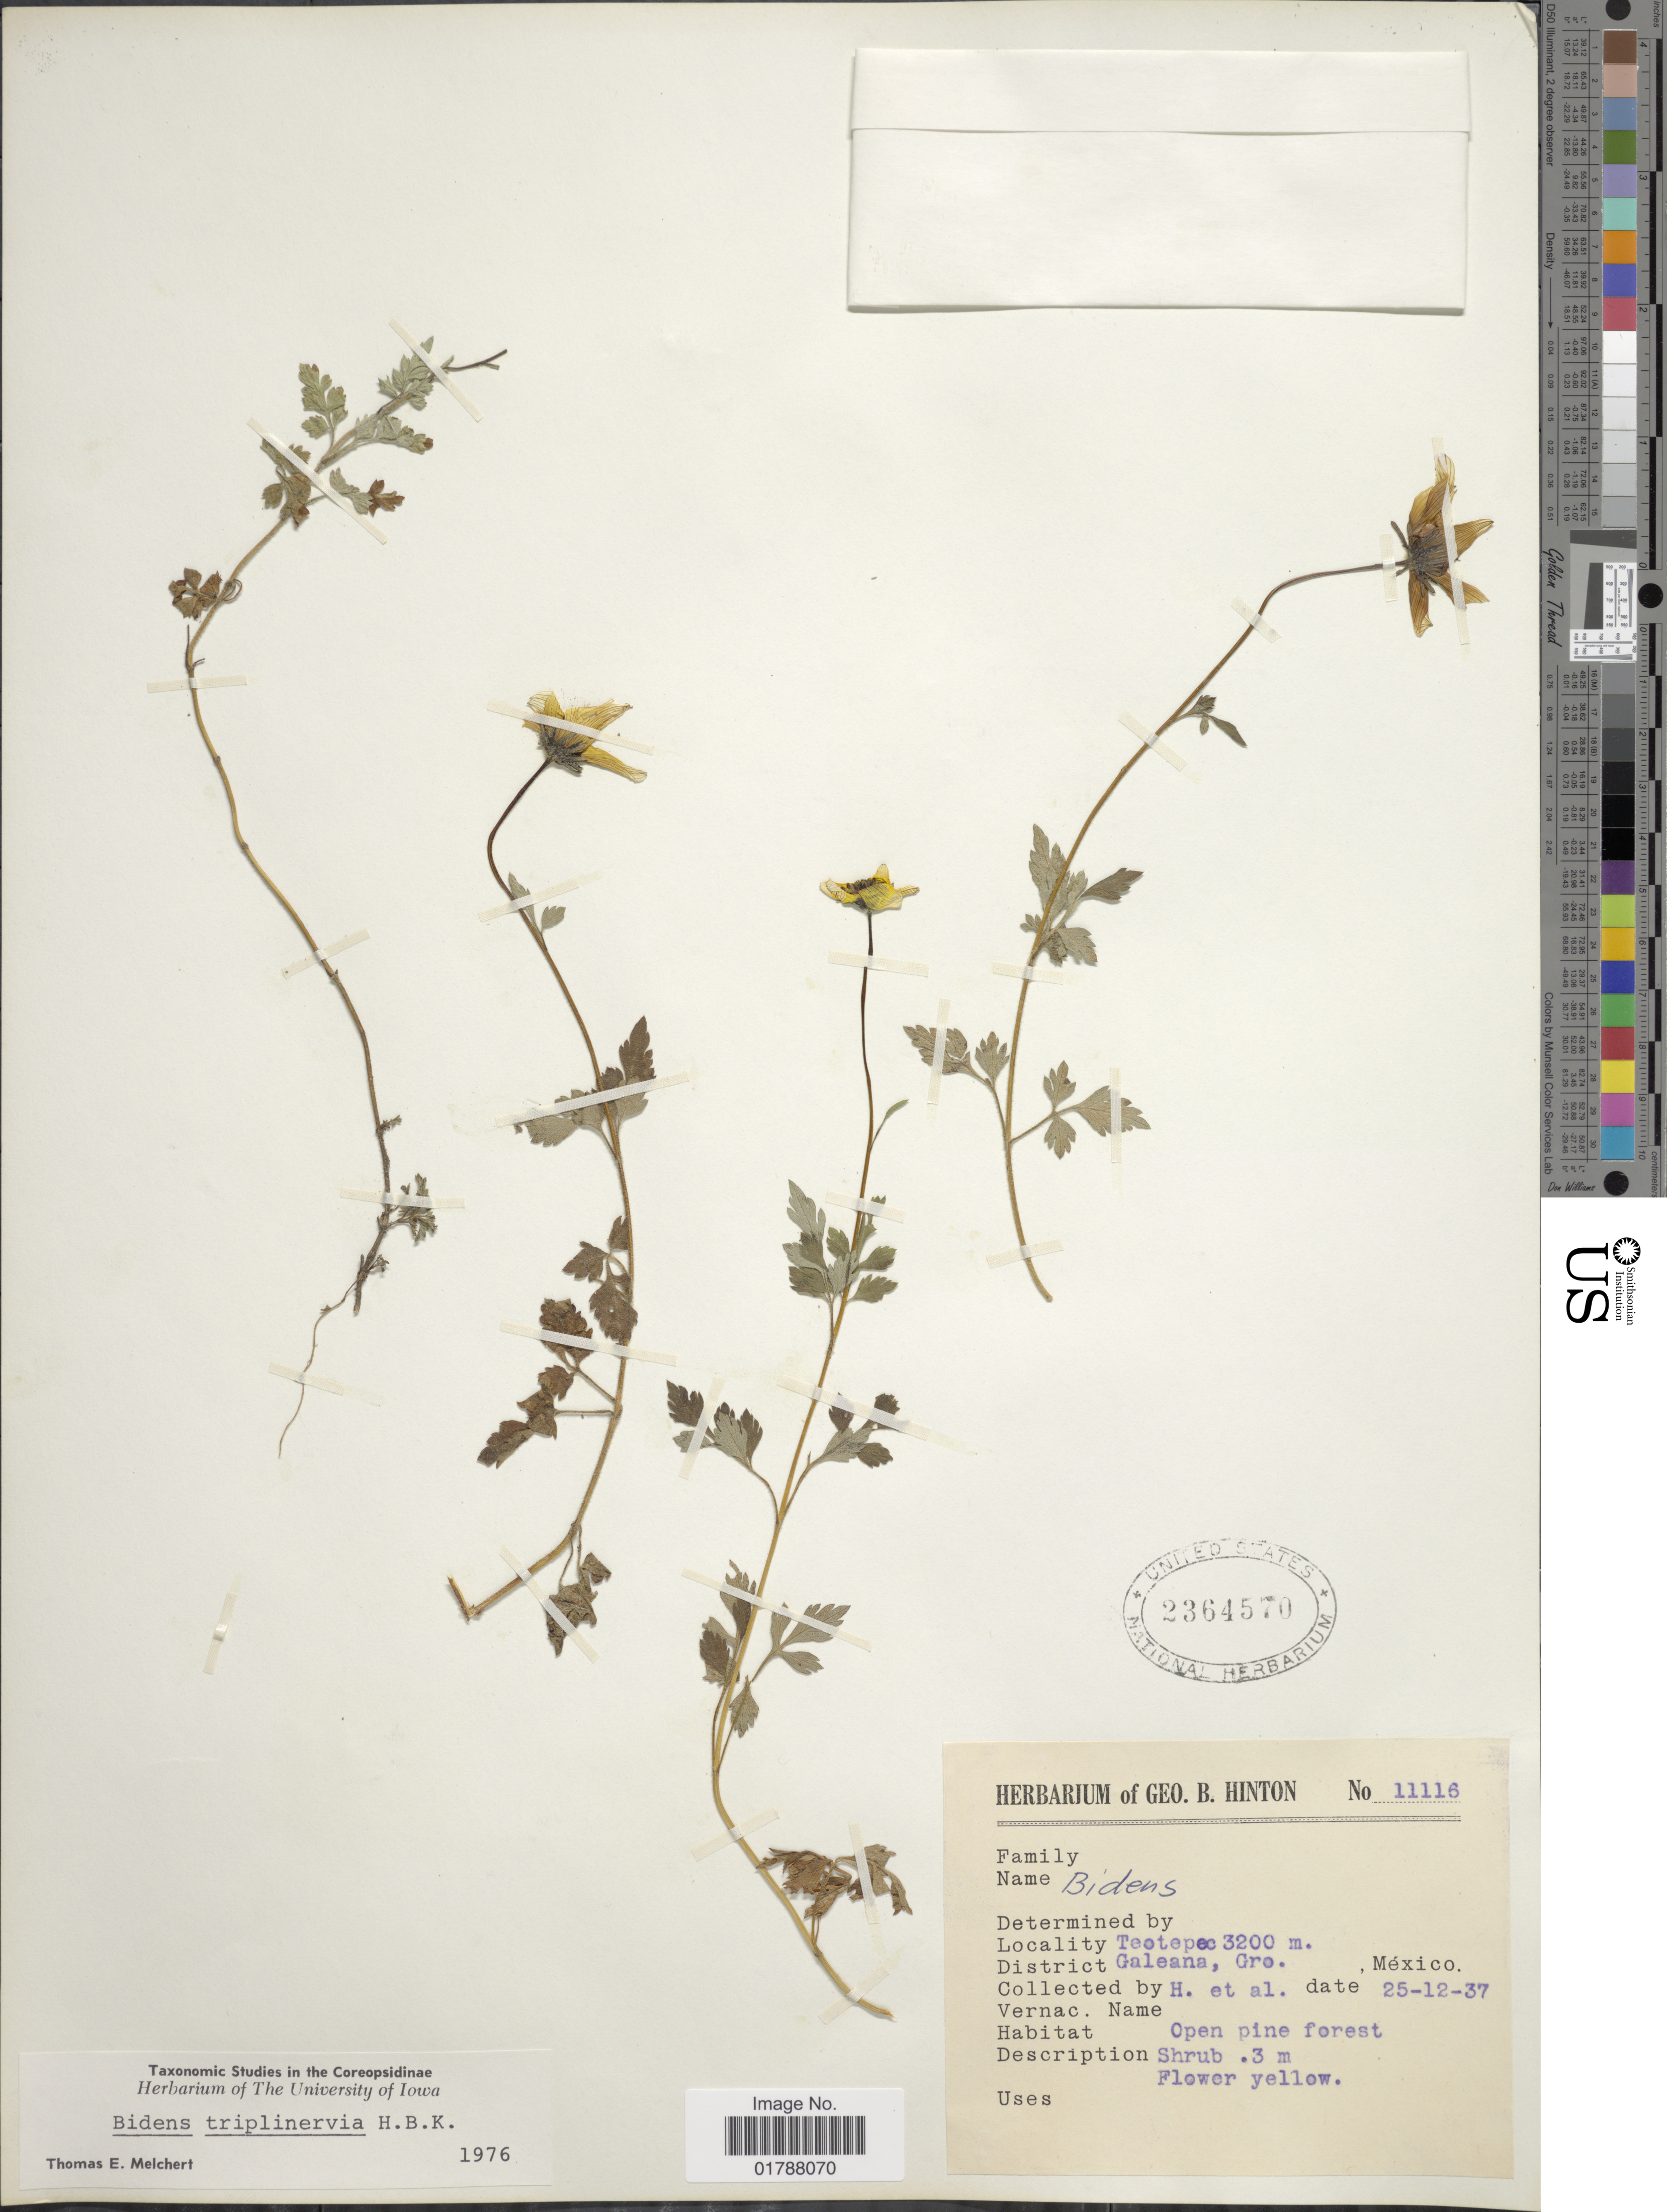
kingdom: Plantae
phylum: Tracheophyta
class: Magnoliopsida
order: Asterales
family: Asteraceae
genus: Bidens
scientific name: Bidens triplinervia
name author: Kunth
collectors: G. B. Hinton & et al.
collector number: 11116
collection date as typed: Transcribed d/m/y: 25/12/37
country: Mexico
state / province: Guerrero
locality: Teotepec, District Galeana, Gro., Mexico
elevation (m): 3200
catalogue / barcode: US 2364570